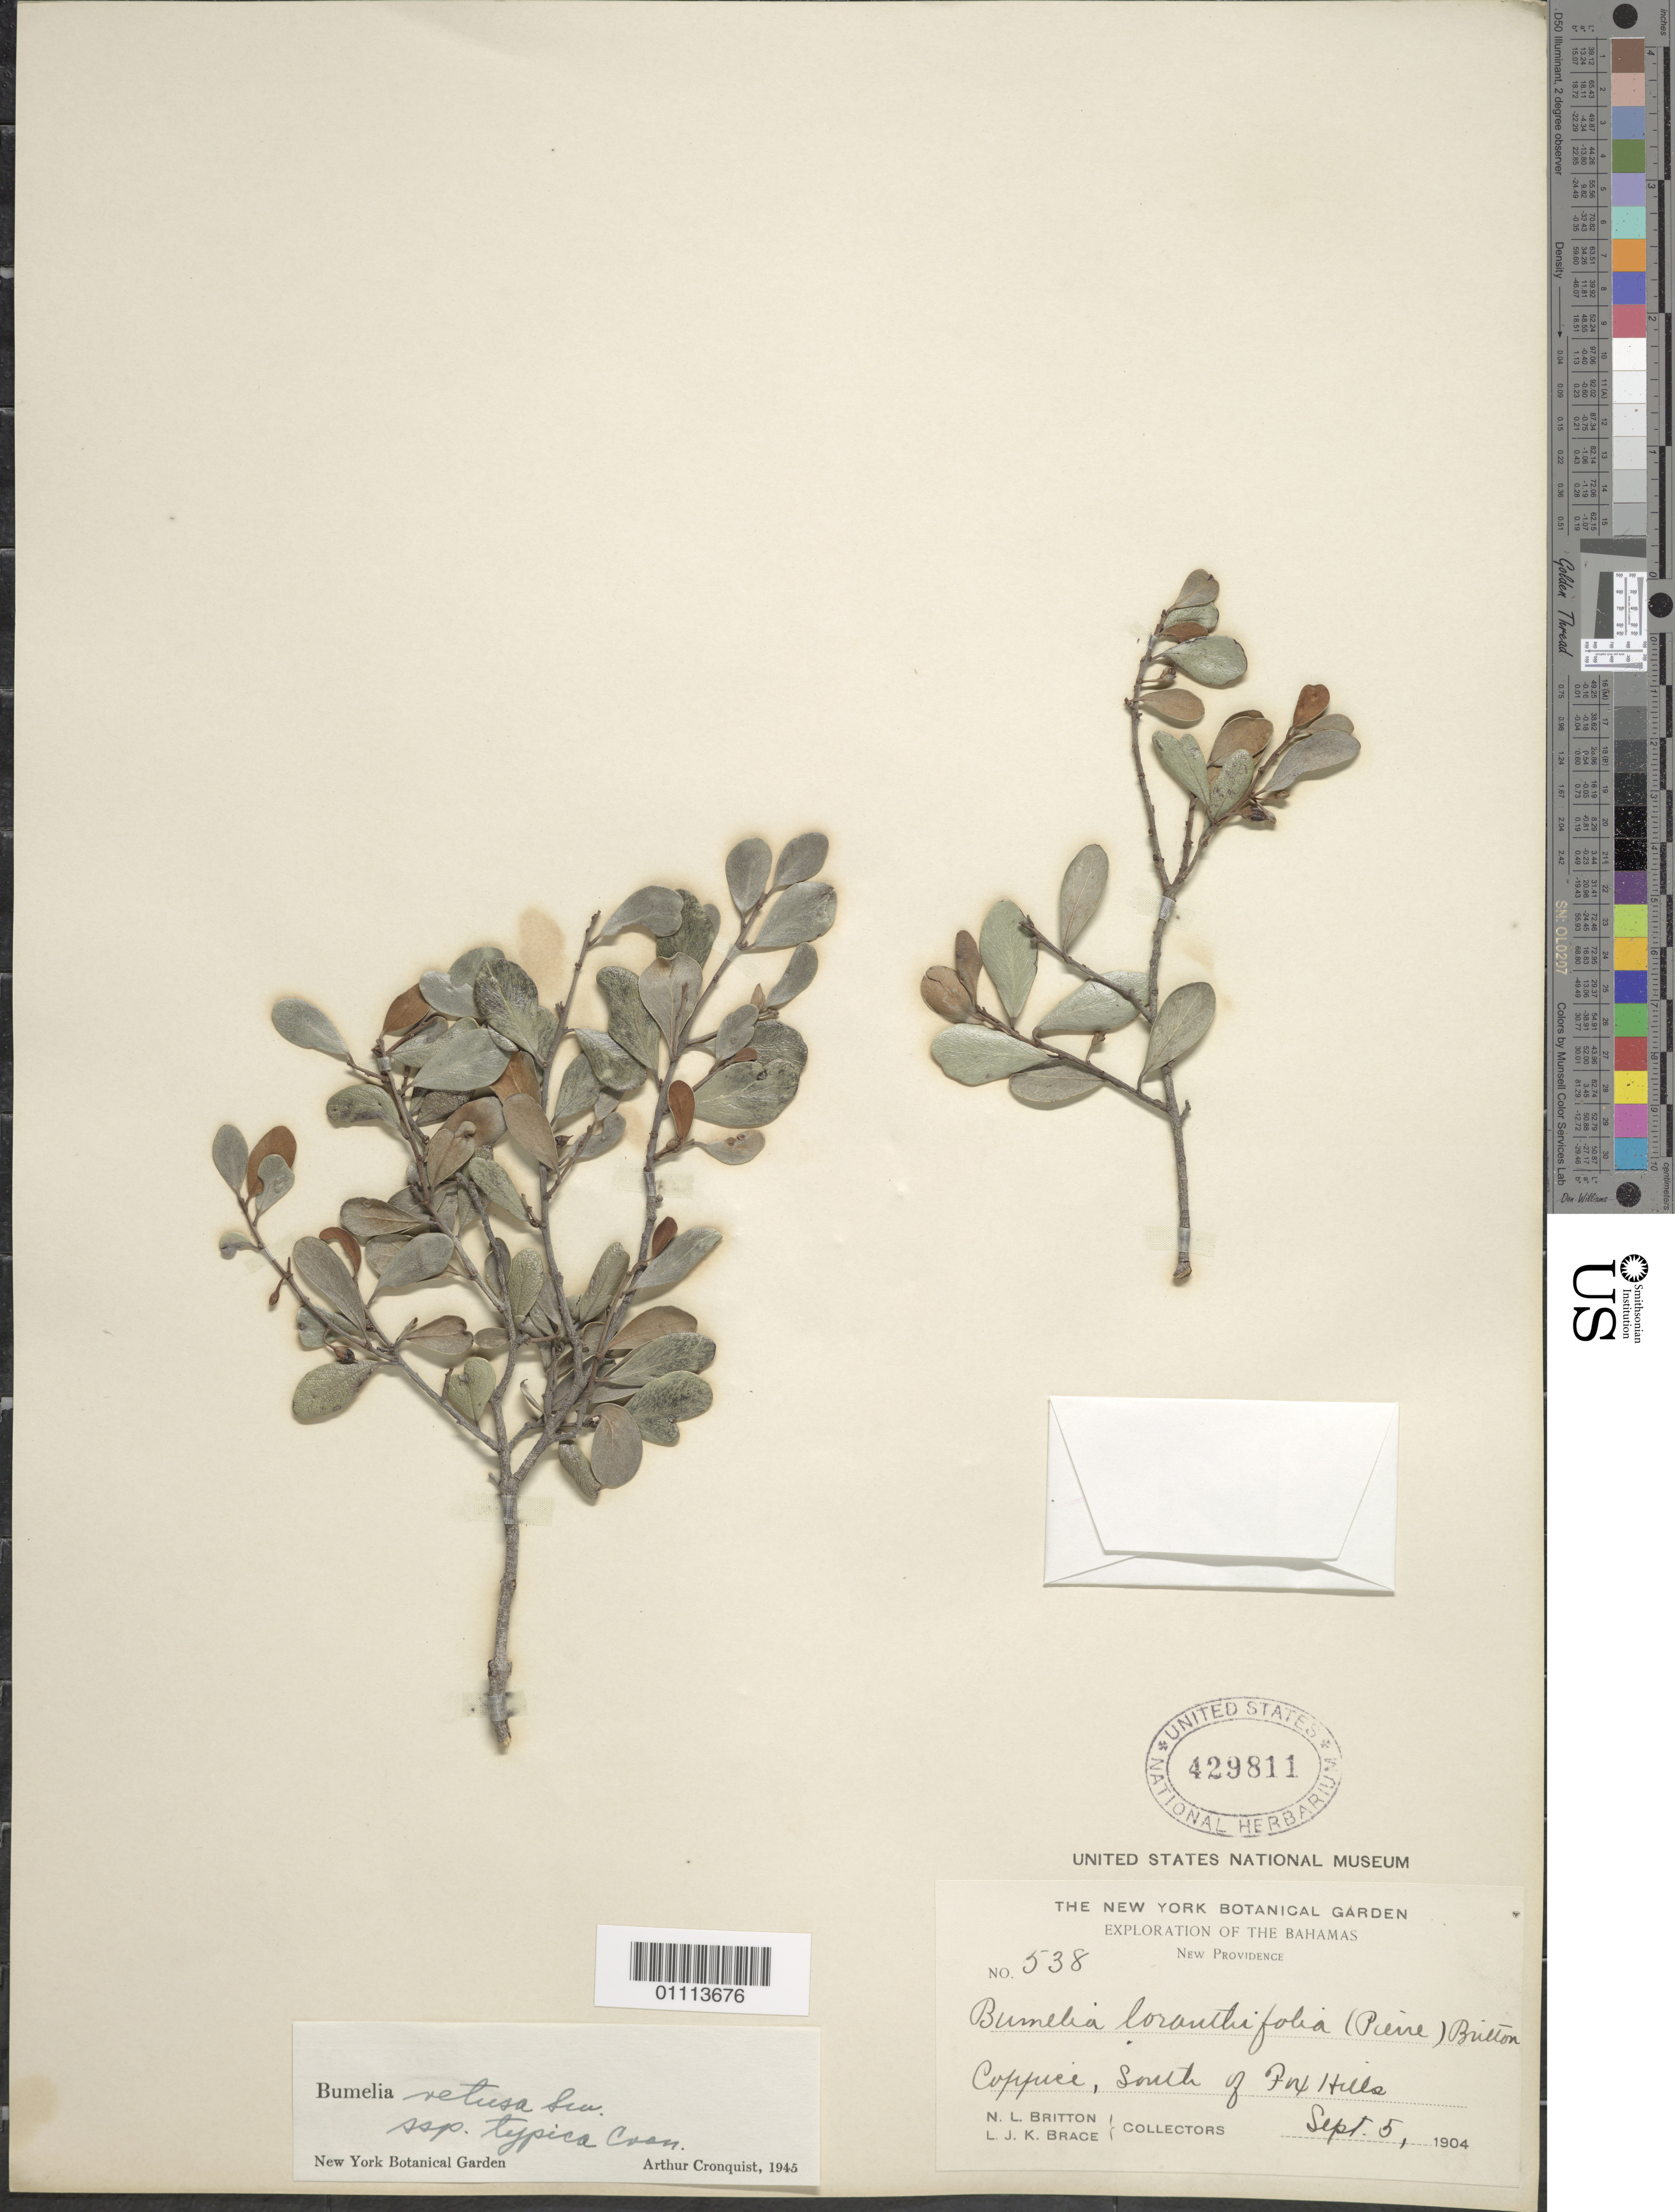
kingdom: Plantae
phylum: Tracheophyta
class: Magnoliopsida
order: Ericales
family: Sapotaceae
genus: Sideroxylon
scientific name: Sideroxylon americanum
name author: (Mill.) T.D. Penn.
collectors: N. Britton & L. J. K. Brace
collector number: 538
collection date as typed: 05 Sep 1904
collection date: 1904-09-05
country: Bahamas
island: New Providence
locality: Coppice, S of Fox Hills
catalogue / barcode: US 429811